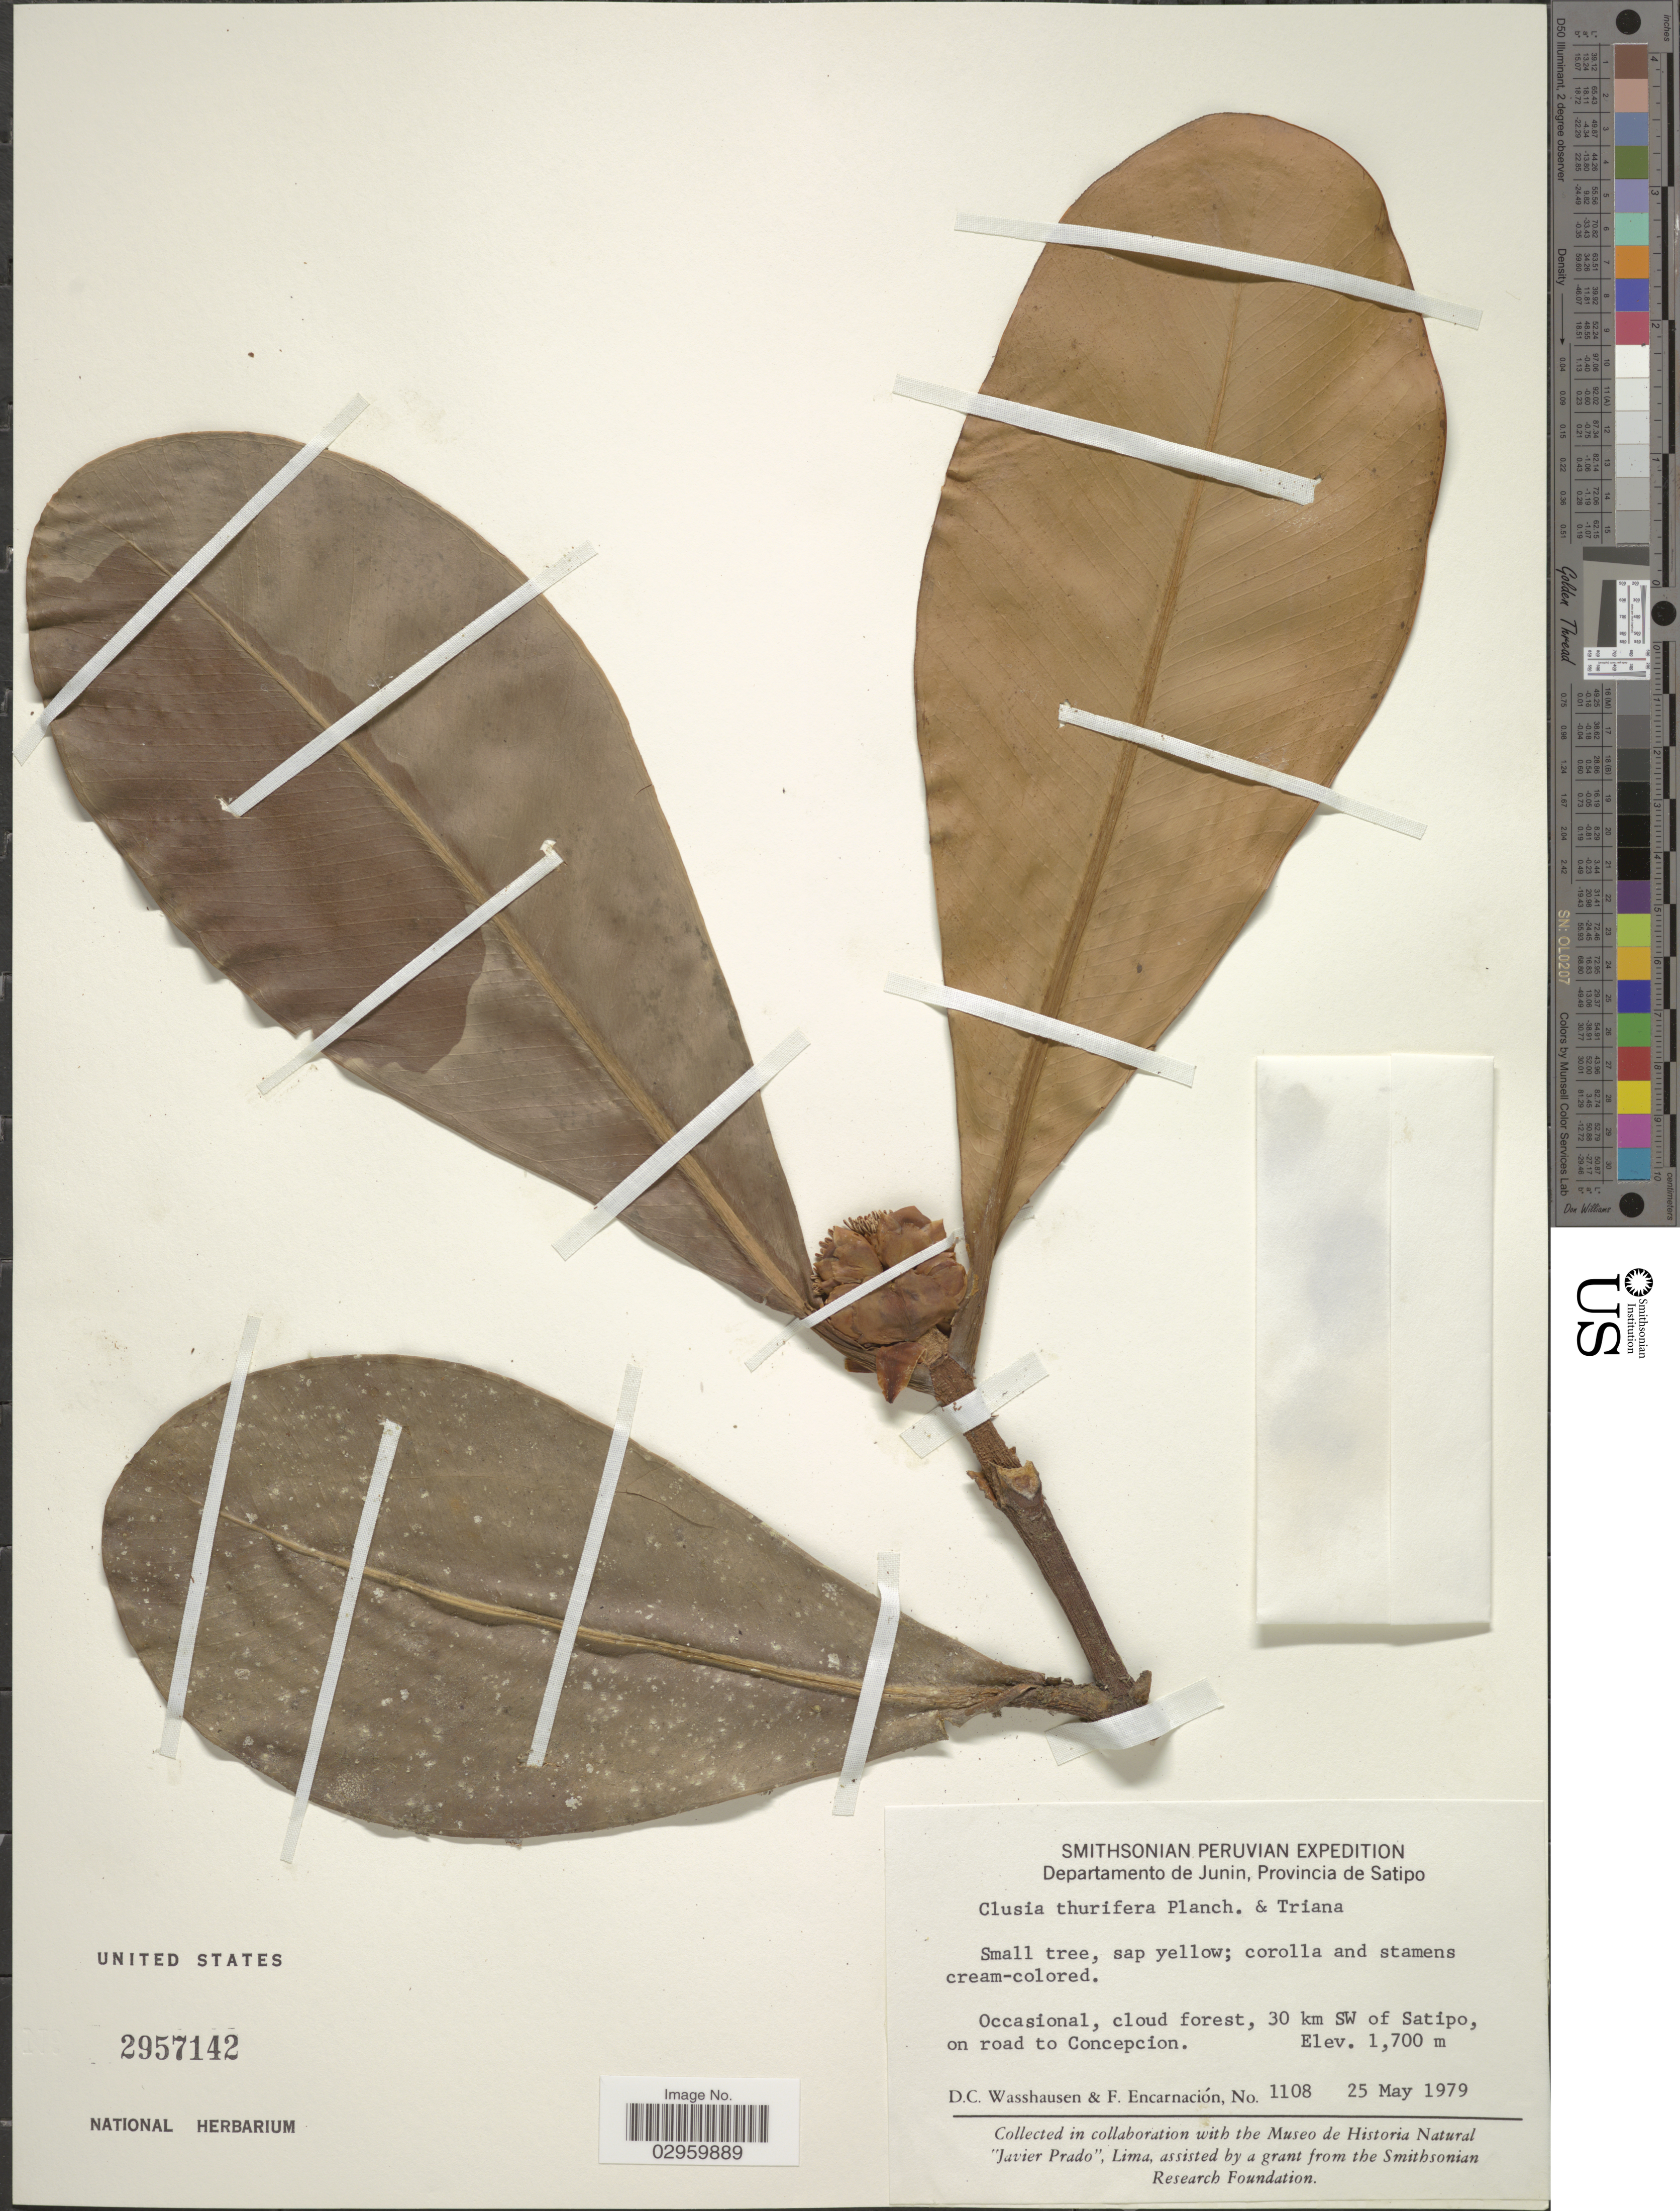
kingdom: Plantae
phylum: Tracheophyta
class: Magnoliopsida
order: Malpighiales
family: Clusiaceae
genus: Clusia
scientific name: Clusia thurifera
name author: Planch. & Triana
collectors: D. C. Wasshausen & F. Encarnación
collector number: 1108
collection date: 1979-05-25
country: Peru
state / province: Junín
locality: Departamento de Junin, Provincia de Satipo, Occasional, cloud forest, 30 km SW of Satipo, on road to Concepcion.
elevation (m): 1700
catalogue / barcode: US 2957142